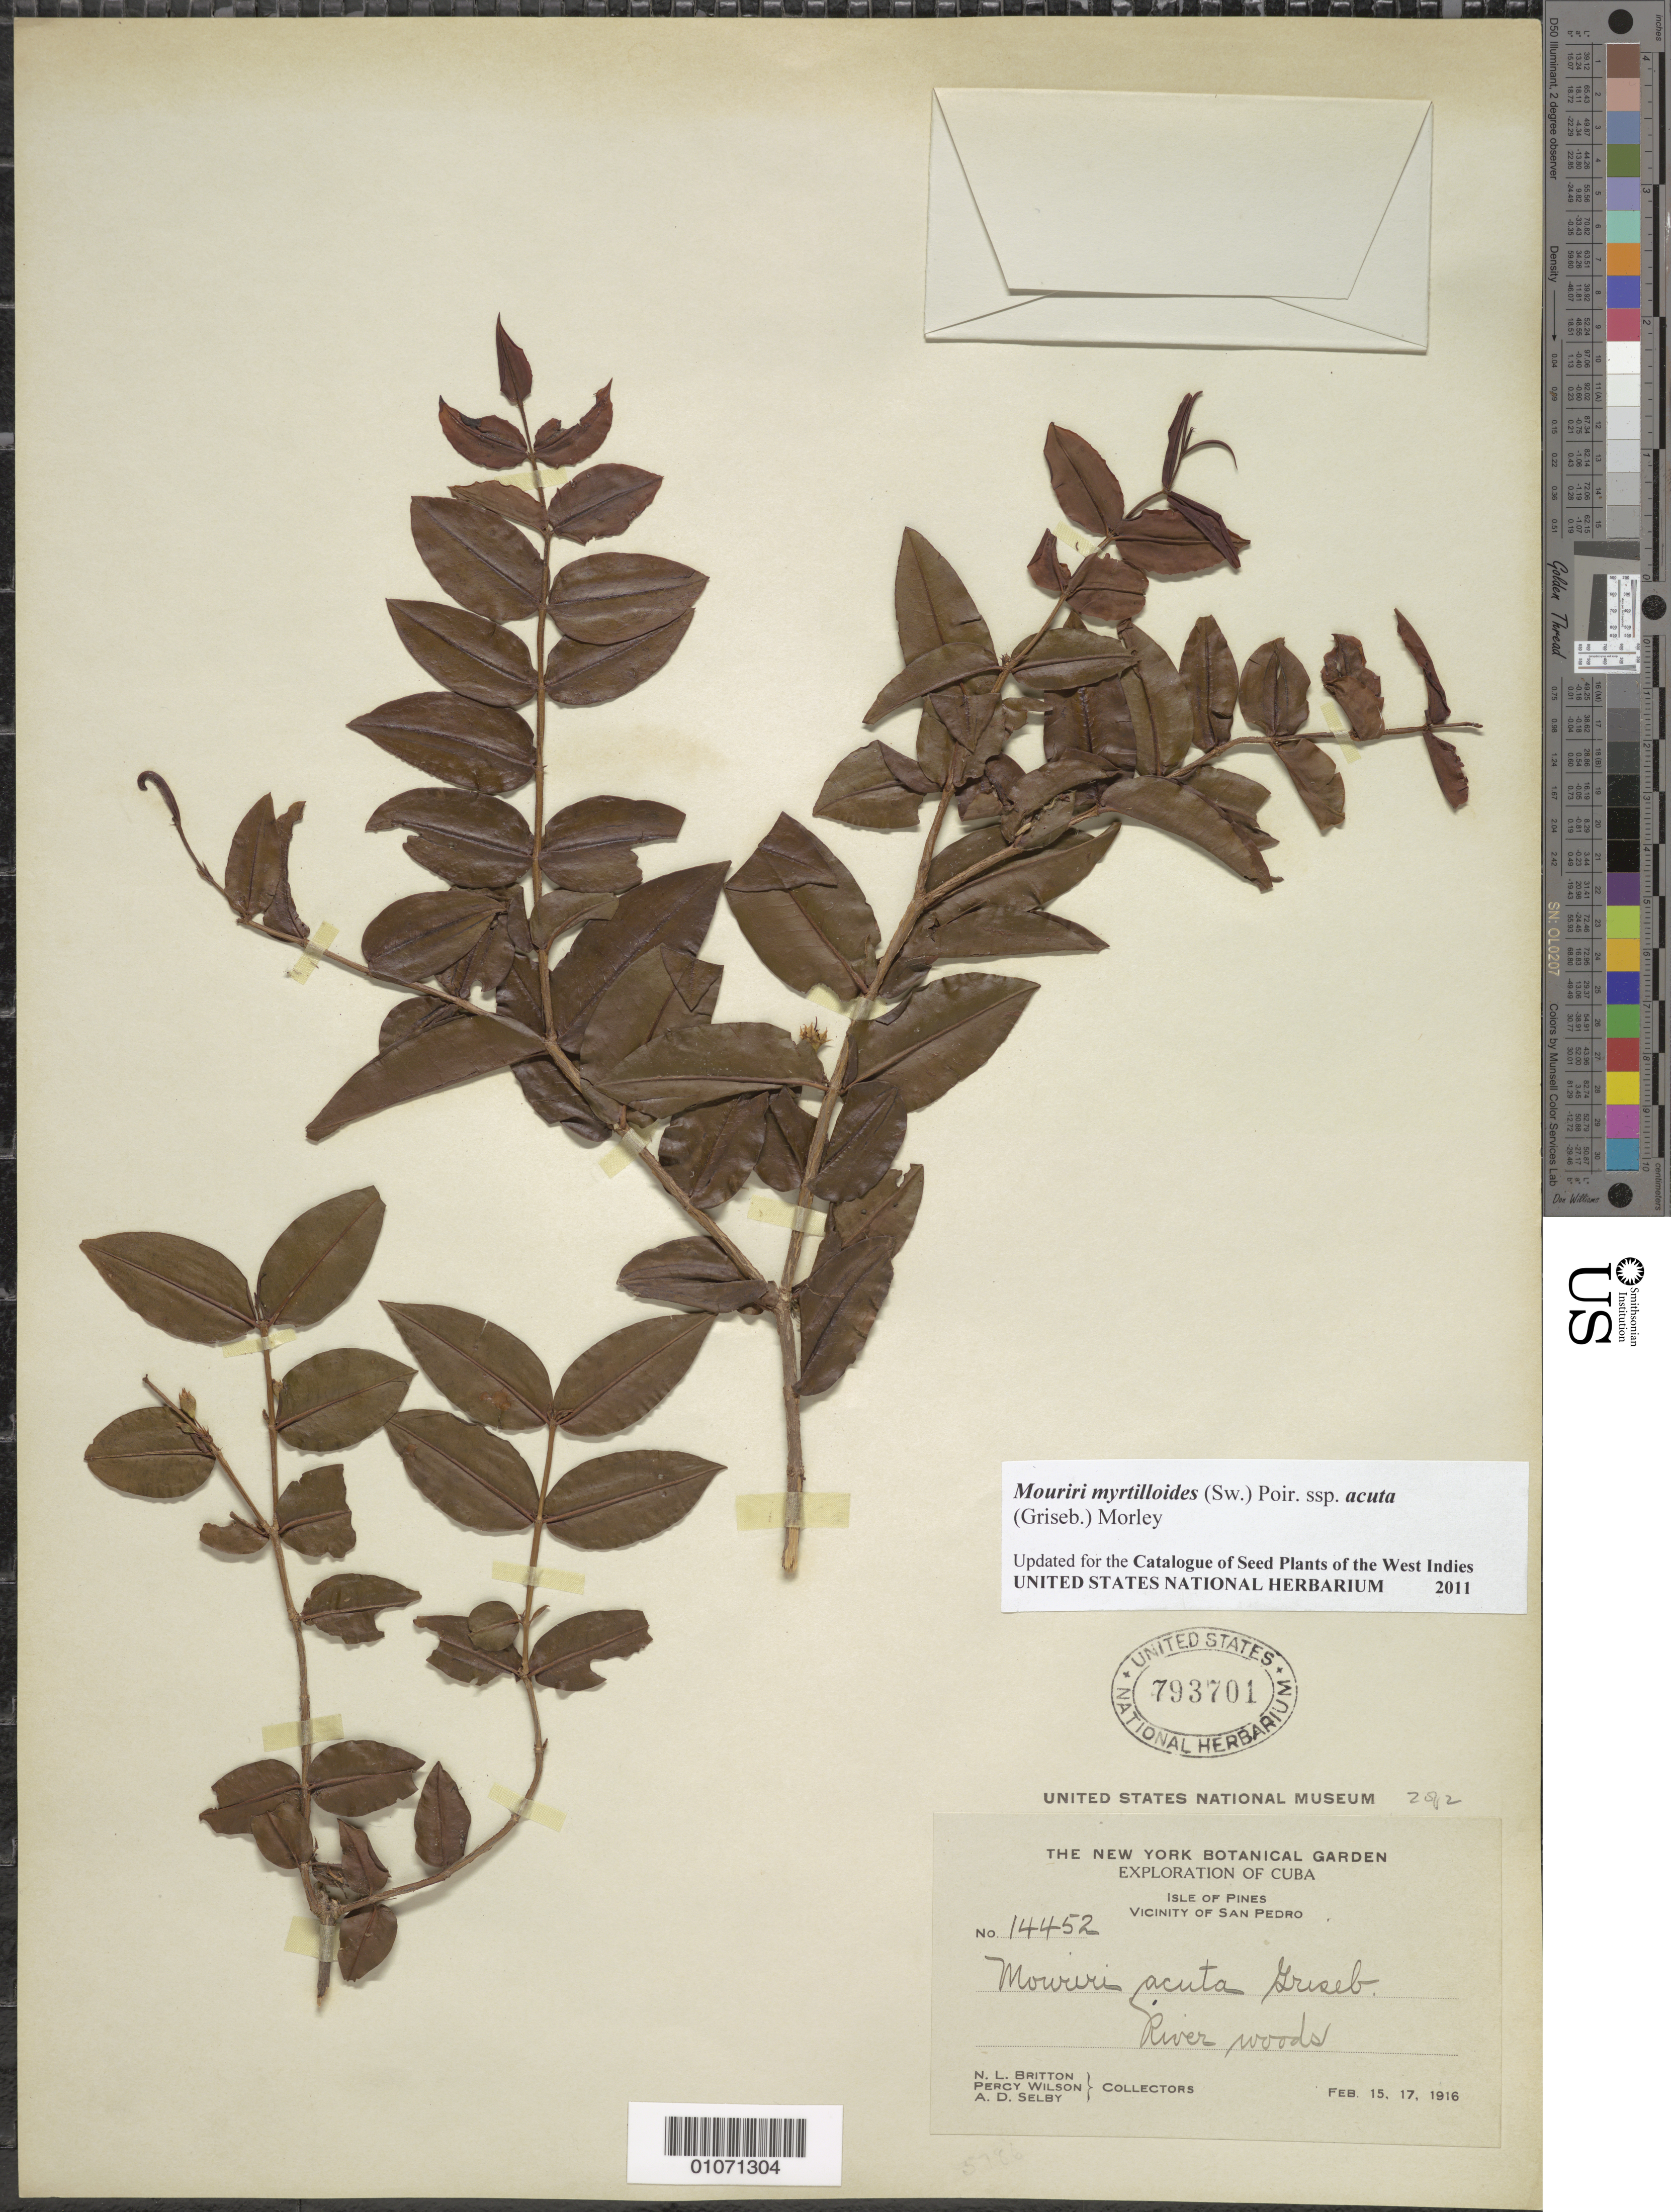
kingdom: Plantae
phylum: Tracheophyta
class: Magnoliopsida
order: Myrtales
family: Melastomataceae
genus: Mouriri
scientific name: Mouriri myrtilloides subsp. acuta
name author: (Griseb.) Morley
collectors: N. Britton, P. Wilson & A. Selby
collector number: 14452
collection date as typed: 15 Feb 1916 and 17 Feb 1916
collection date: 1916-02-15,1916-02-17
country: Cuba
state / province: Isla de La Juventud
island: Isla de la Juventud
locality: San Pedro vicinity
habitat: River woods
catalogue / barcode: US 793701